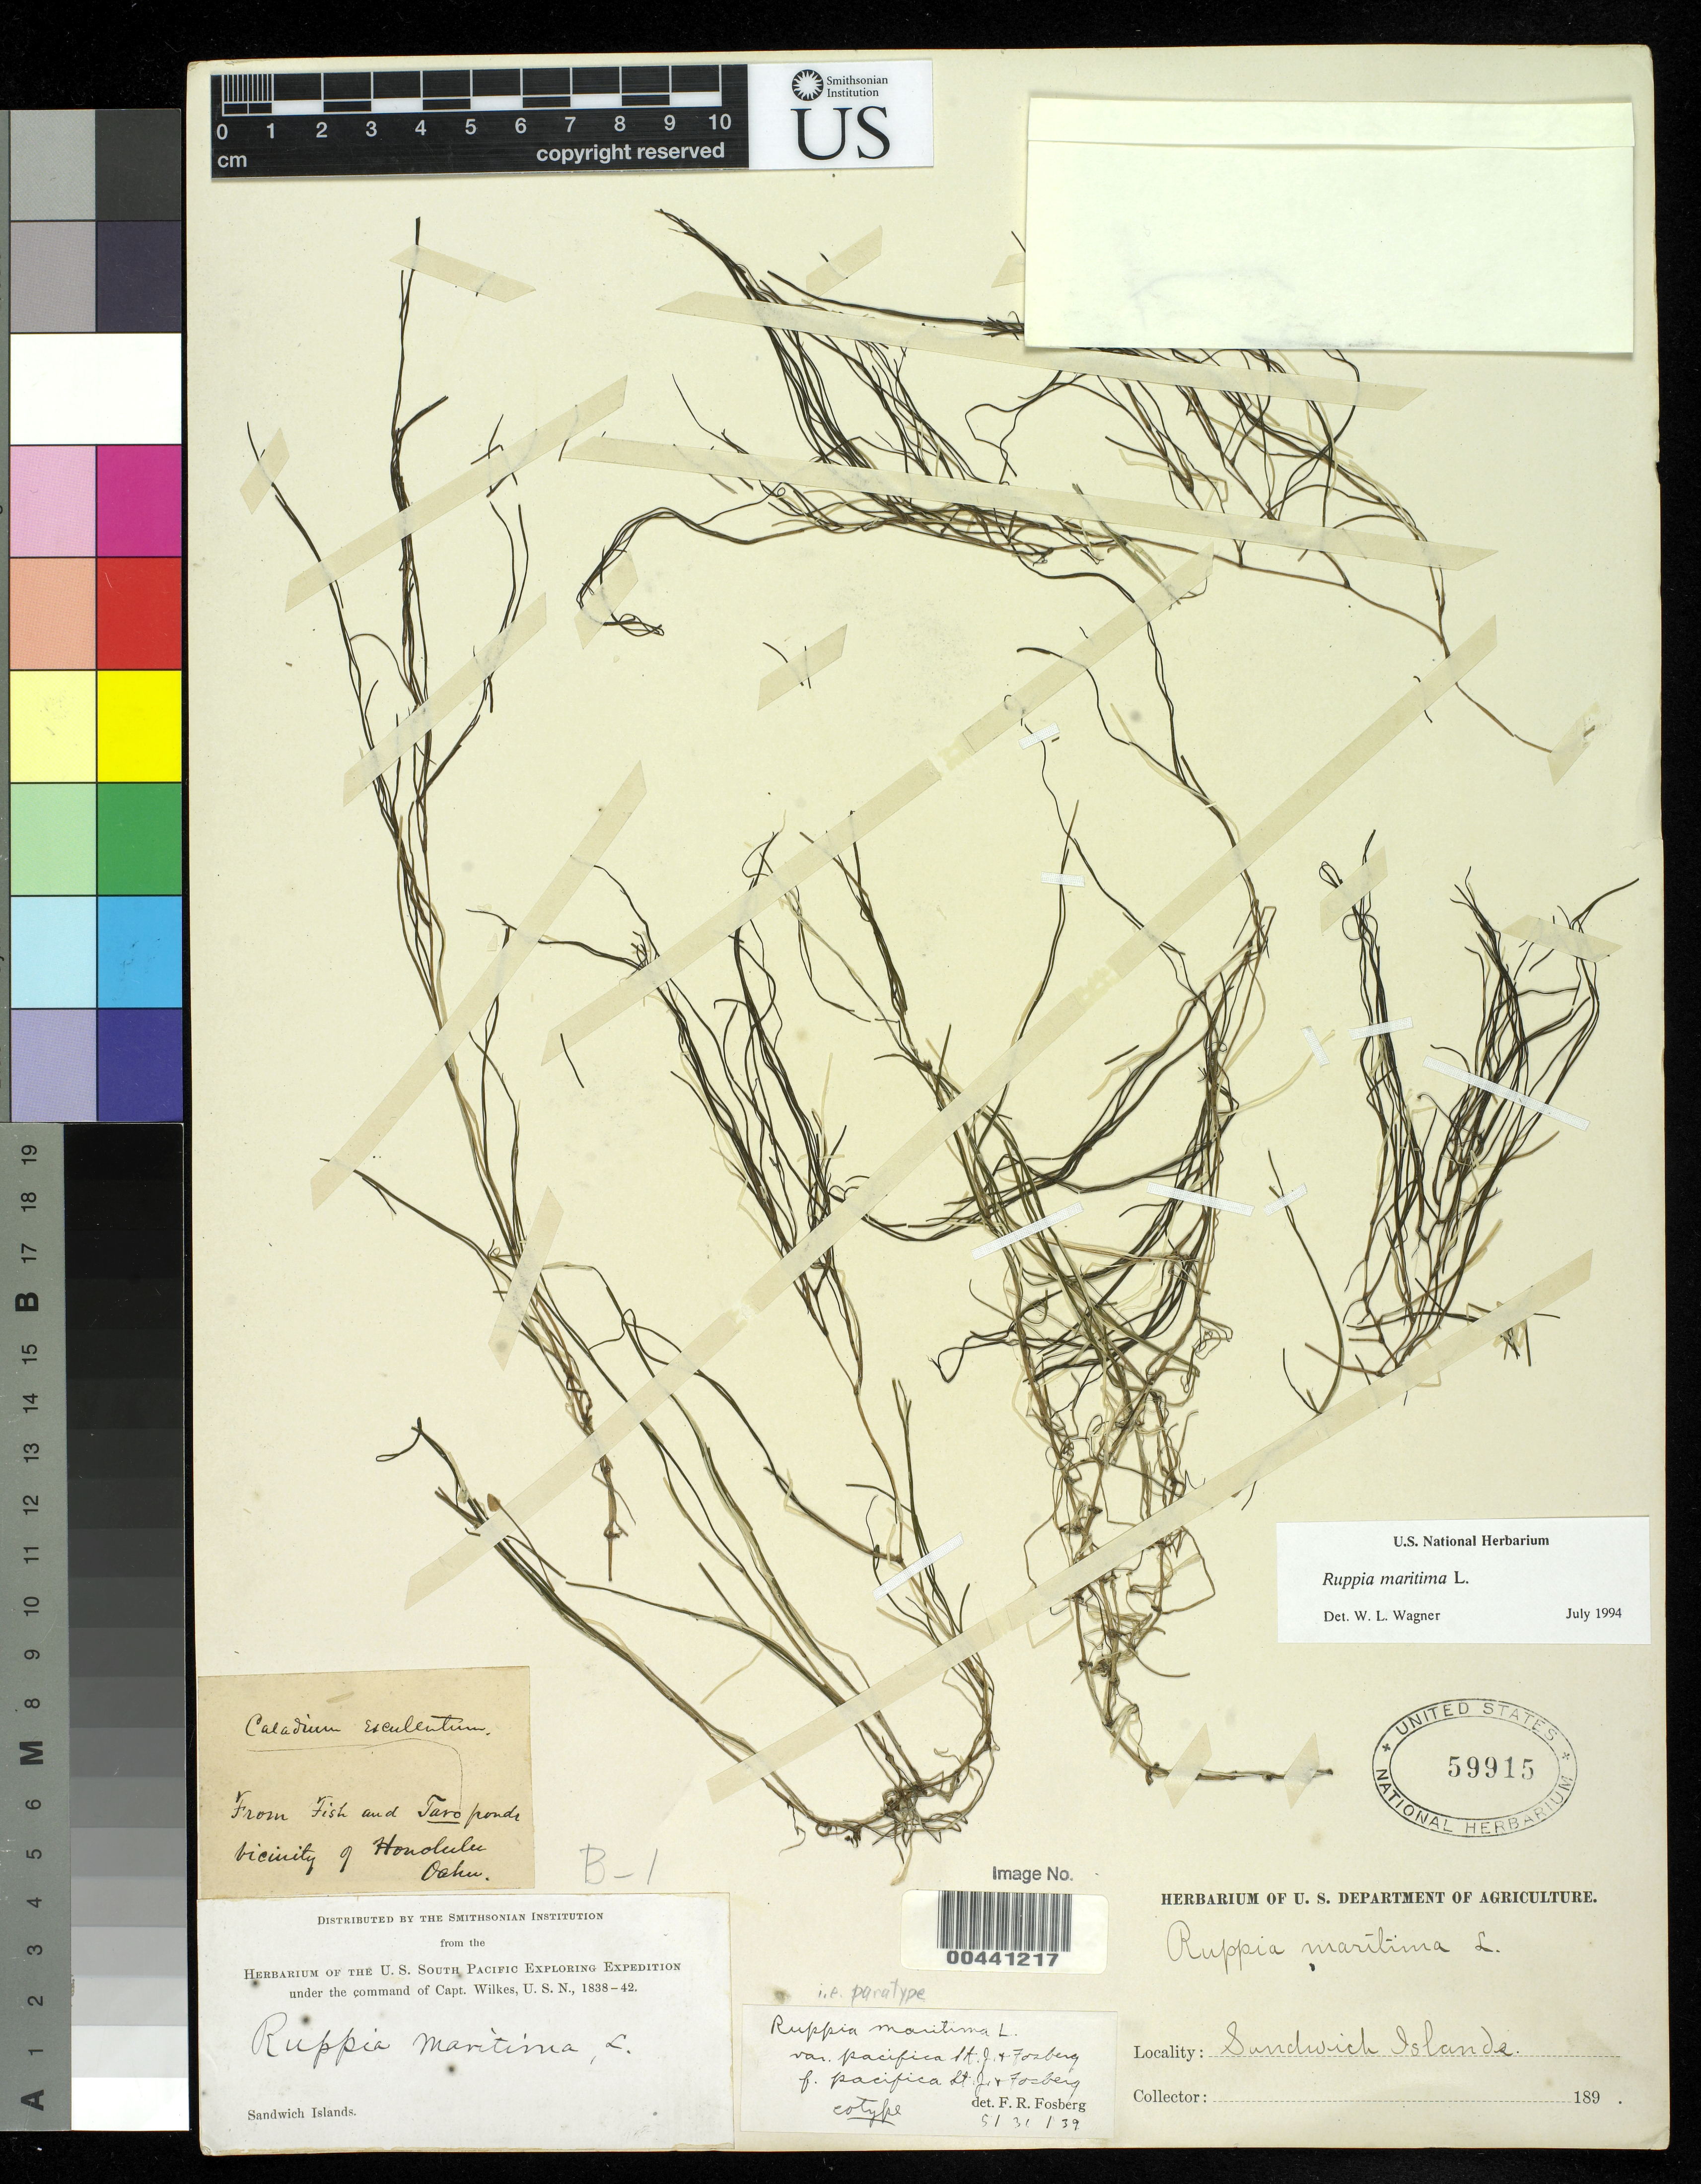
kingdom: Plantae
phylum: Tracheophyta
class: Liliopsida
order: Alismatales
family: Ruppiaceae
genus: Ruppia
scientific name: Ruppia maritima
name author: L.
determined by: Wagner, W. L., (BOT), Smithsonian Institution - National Museum of Natural History (UNITED STATES)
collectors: Wilkes Explor. Exped.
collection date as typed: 1838 to -- --- 1842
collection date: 1838/1842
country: United States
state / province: Hawaii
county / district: Honolulu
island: Oahu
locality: Vicinity of Honolulu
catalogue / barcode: US 59915